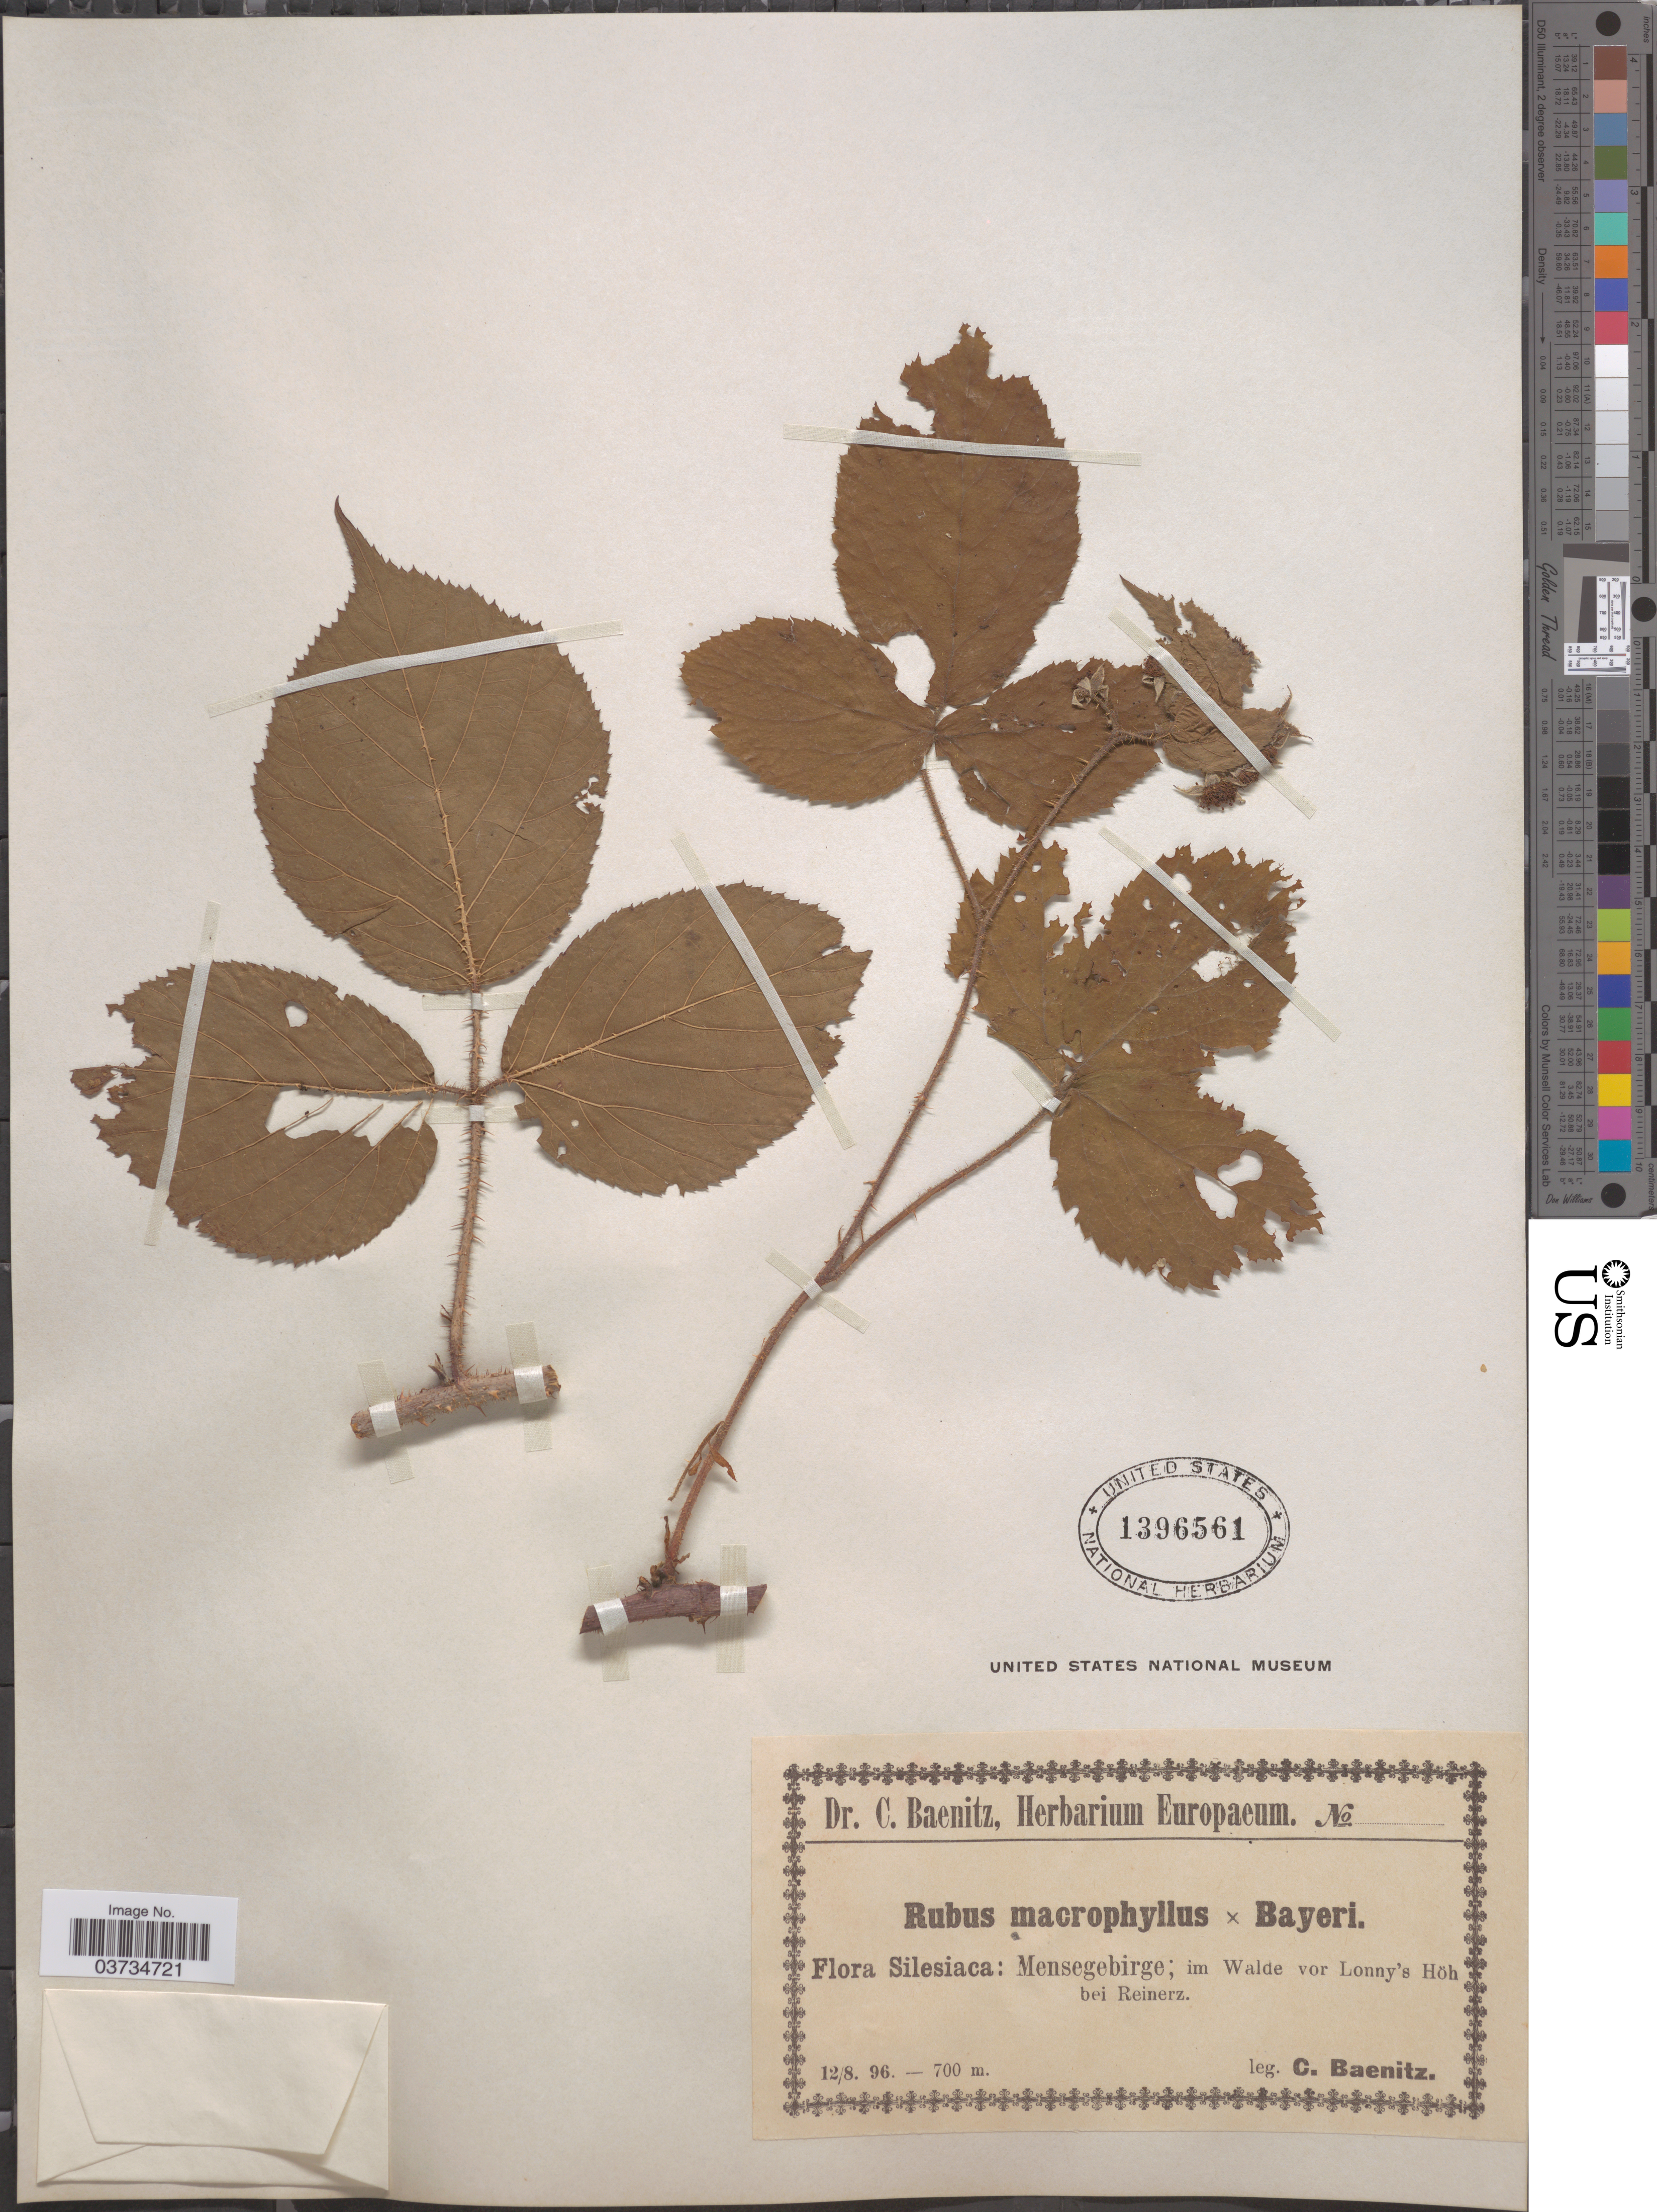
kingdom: Plantae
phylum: Tracheophyta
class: Magnoliopsida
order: Rosales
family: Rosaceae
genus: Rubus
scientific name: Rubus macrophyllus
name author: Weihe & Nees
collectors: C. G. Baenitz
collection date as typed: Transcribed d/m/y: 12/8/96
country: Poland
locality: Silesiaca: Mensegebirge; im Walde vor Lonny's Höh bei Reinerz.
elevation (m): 700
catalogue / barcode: US 1396561